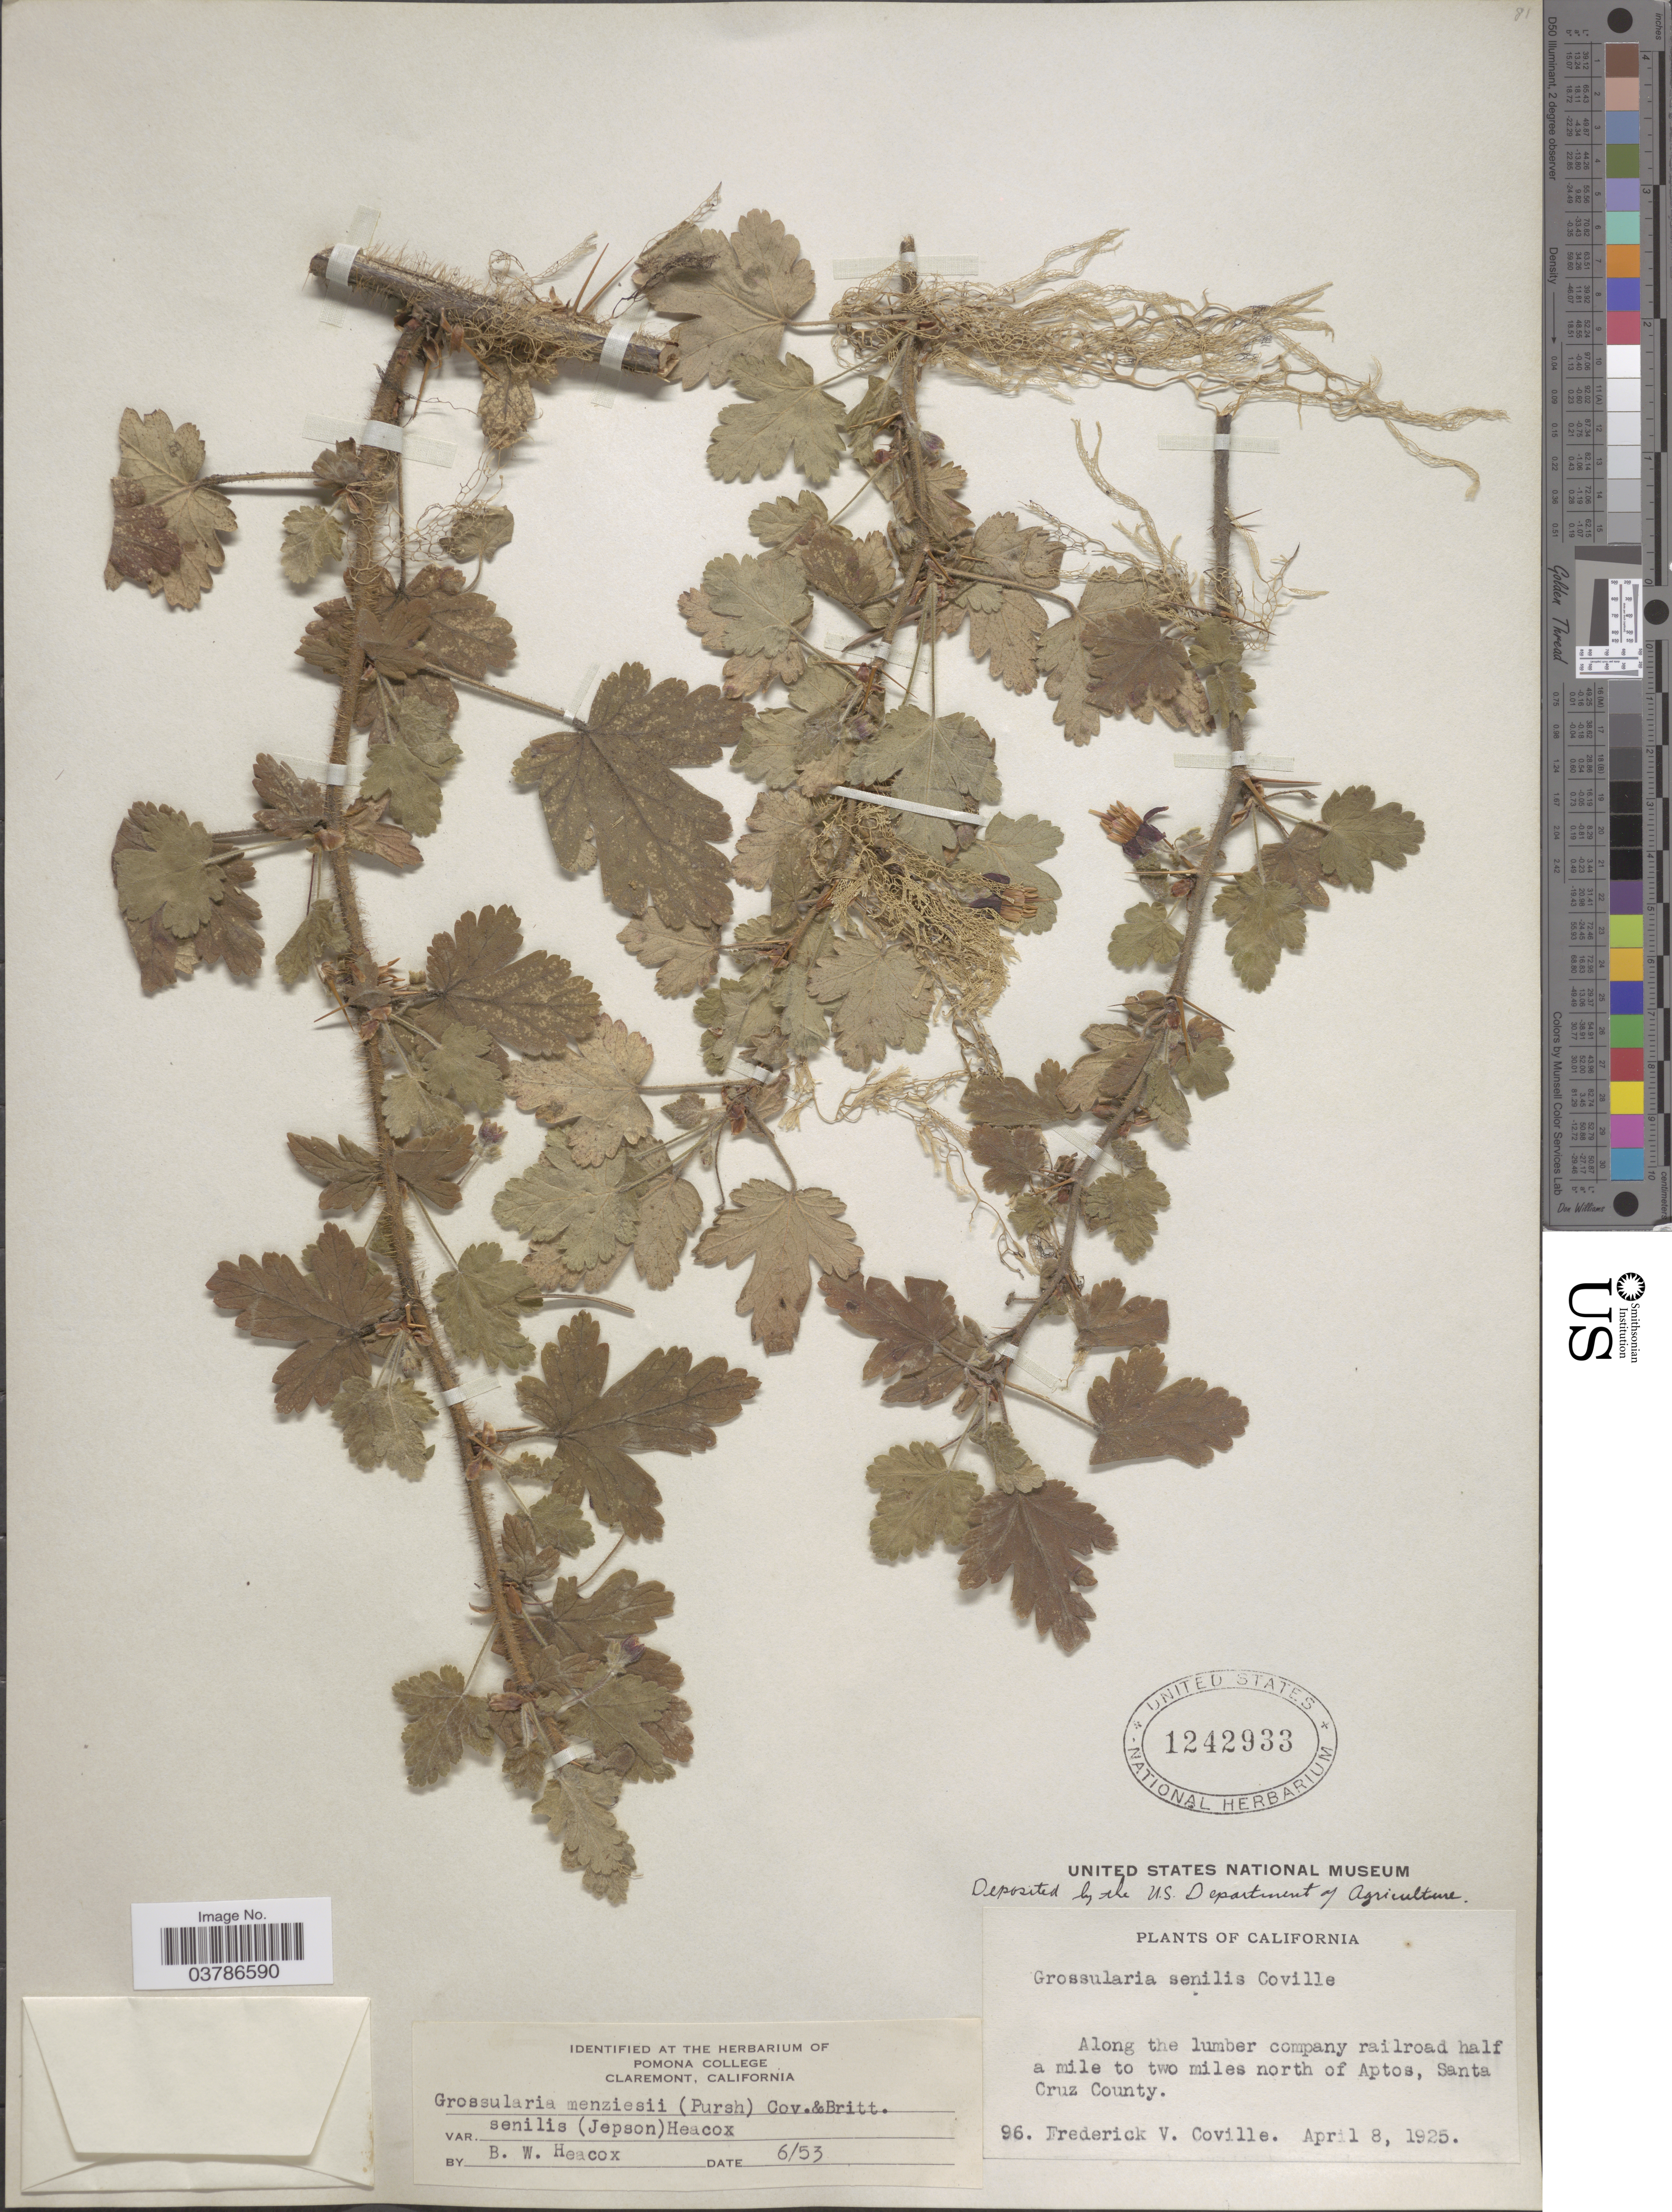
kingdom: Plantae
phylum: Tracheophyta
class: Magnoliopsida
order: Saxifragales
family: Grossulariaceae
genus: Ribes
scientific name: Ribes menziesii var. senile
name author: (Coville) Jeps.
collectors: F. V. Coville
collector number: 96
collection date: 1925-04-08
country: United States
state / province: California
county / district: Santa Cruz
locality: Along the lumber company railroad half a mile to two miles north of Aptos, Santa Cruz County.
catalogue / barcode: US 1242933